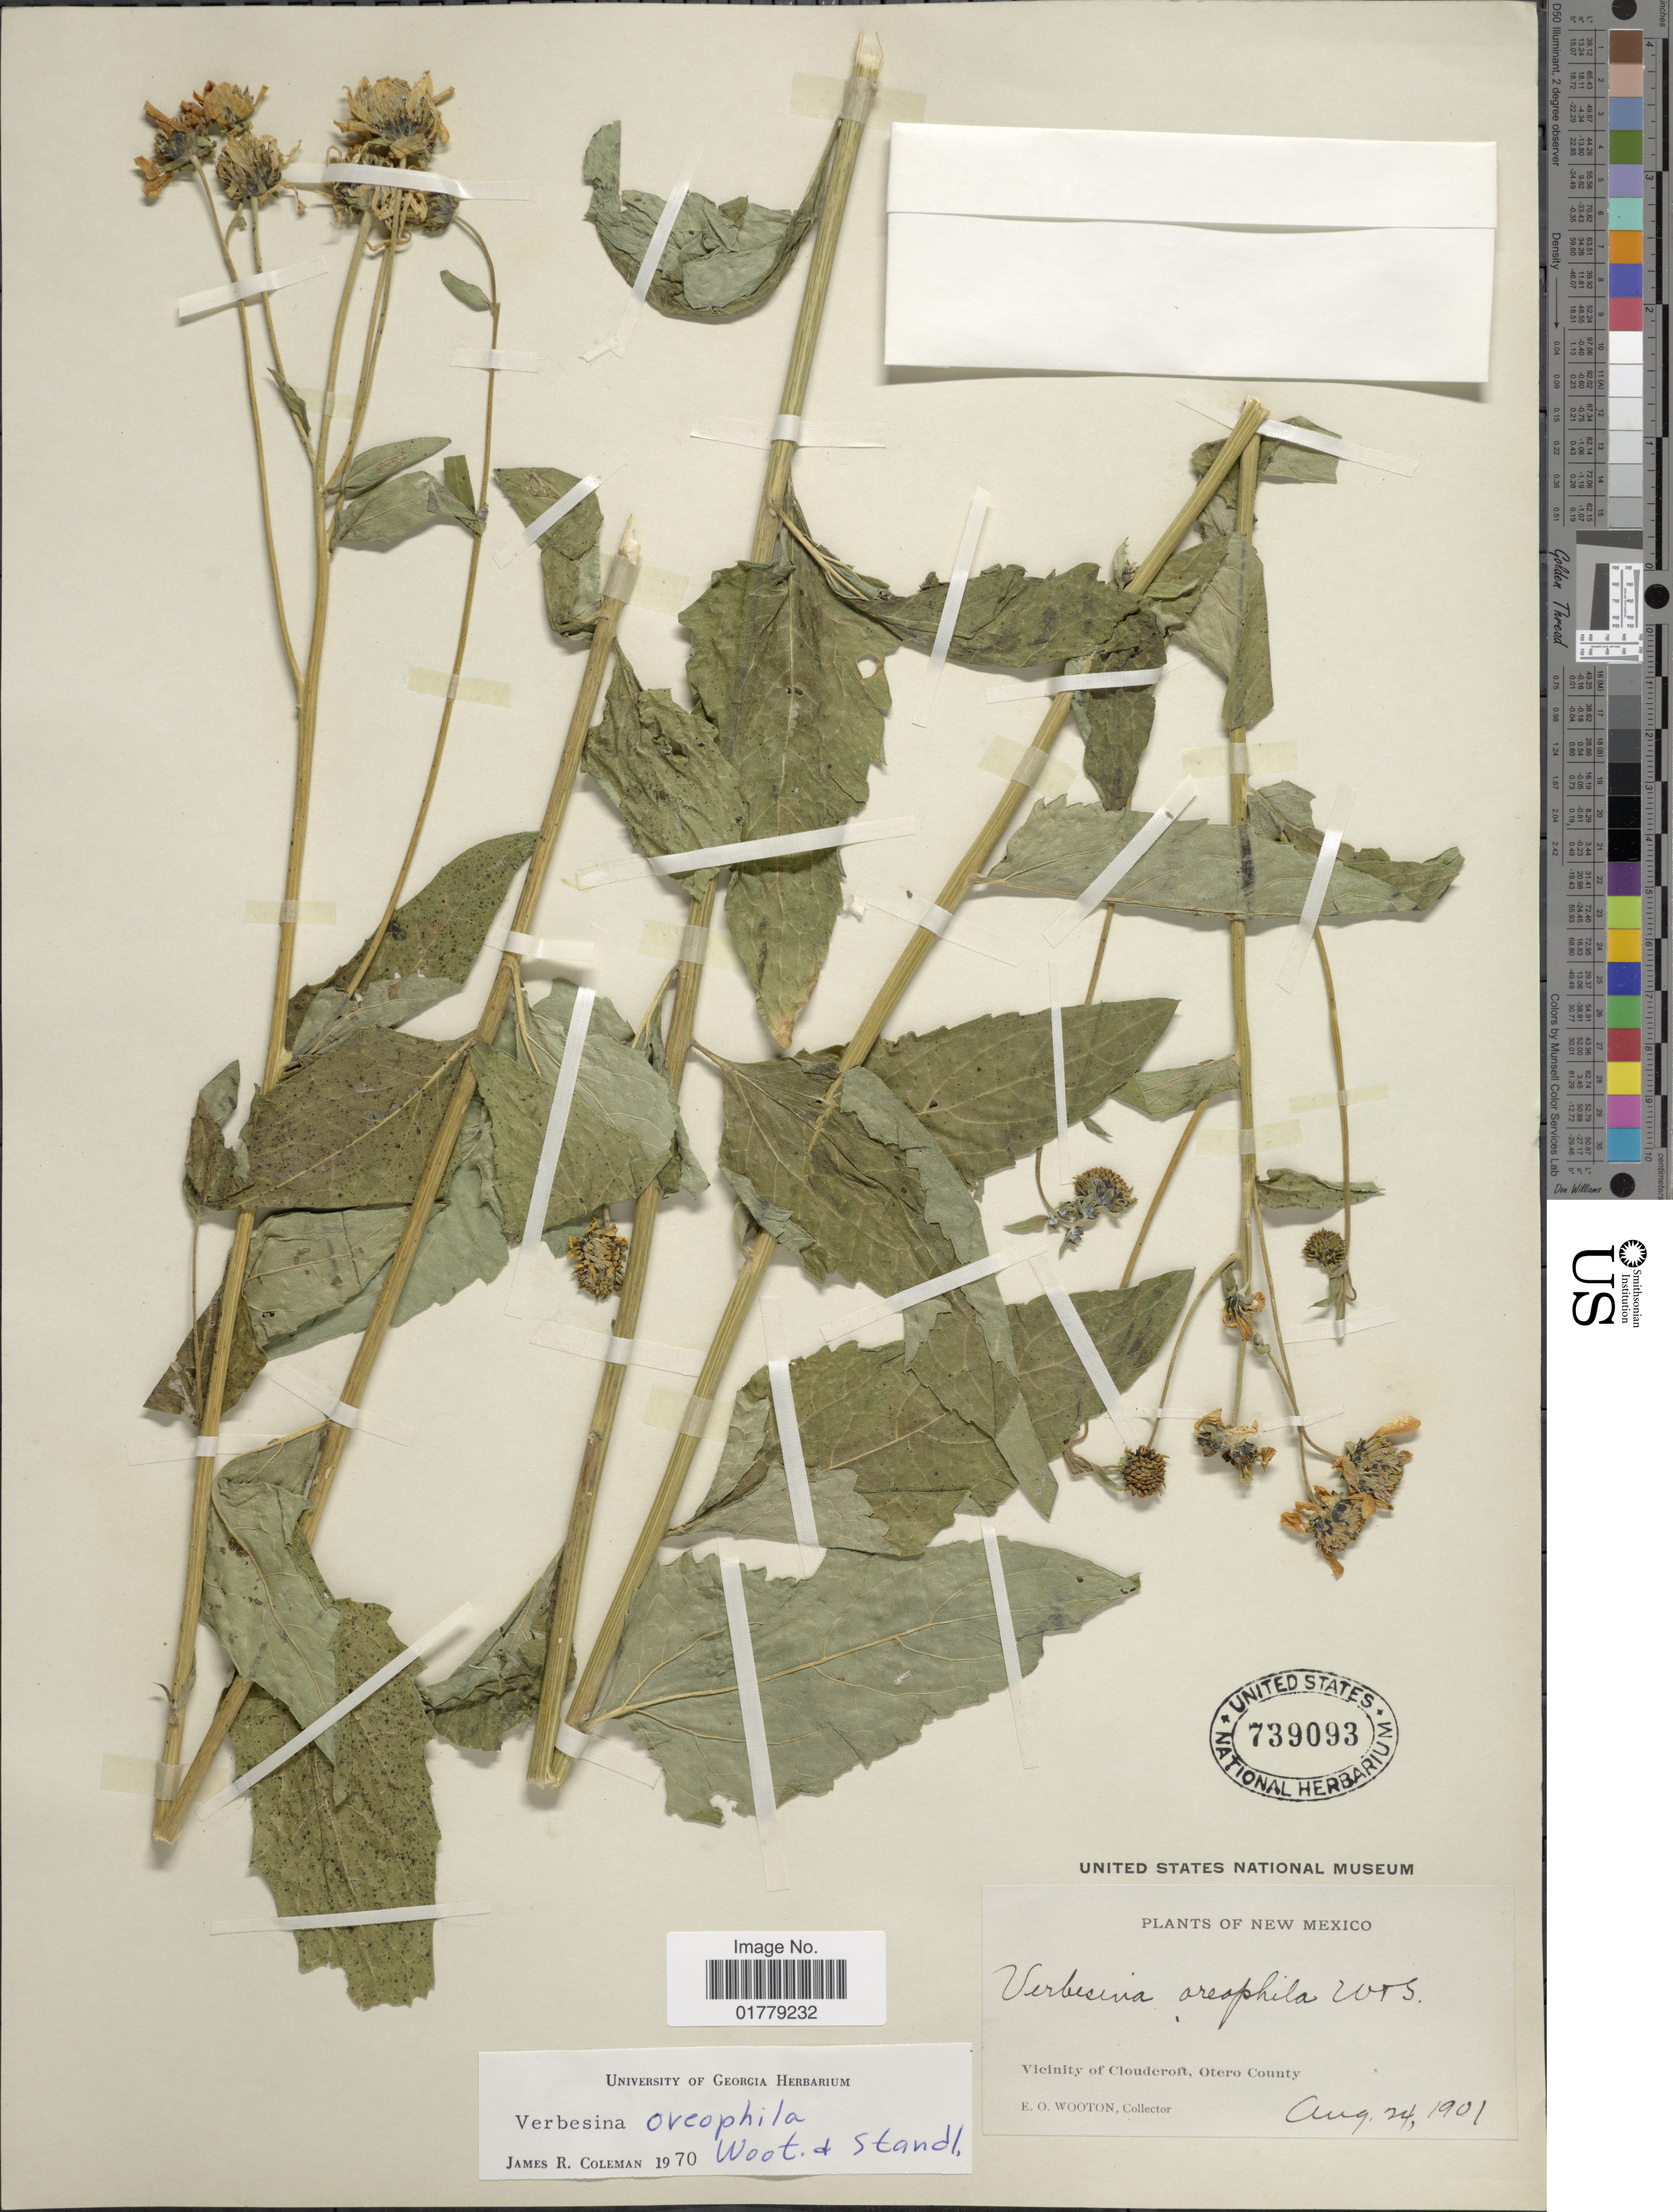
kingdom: Plantae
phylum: Tracheophyta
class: Magnoliopsida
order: Asterales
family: Asteraceae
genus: Verbesina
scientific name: Verbesina oreophila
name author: Wooton & Standl.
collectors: E. O. Wooton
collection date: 1901-08-24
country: United States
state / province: New Mexico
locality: Vicinity of Clouderoft, Otero County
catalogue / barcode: US 739093